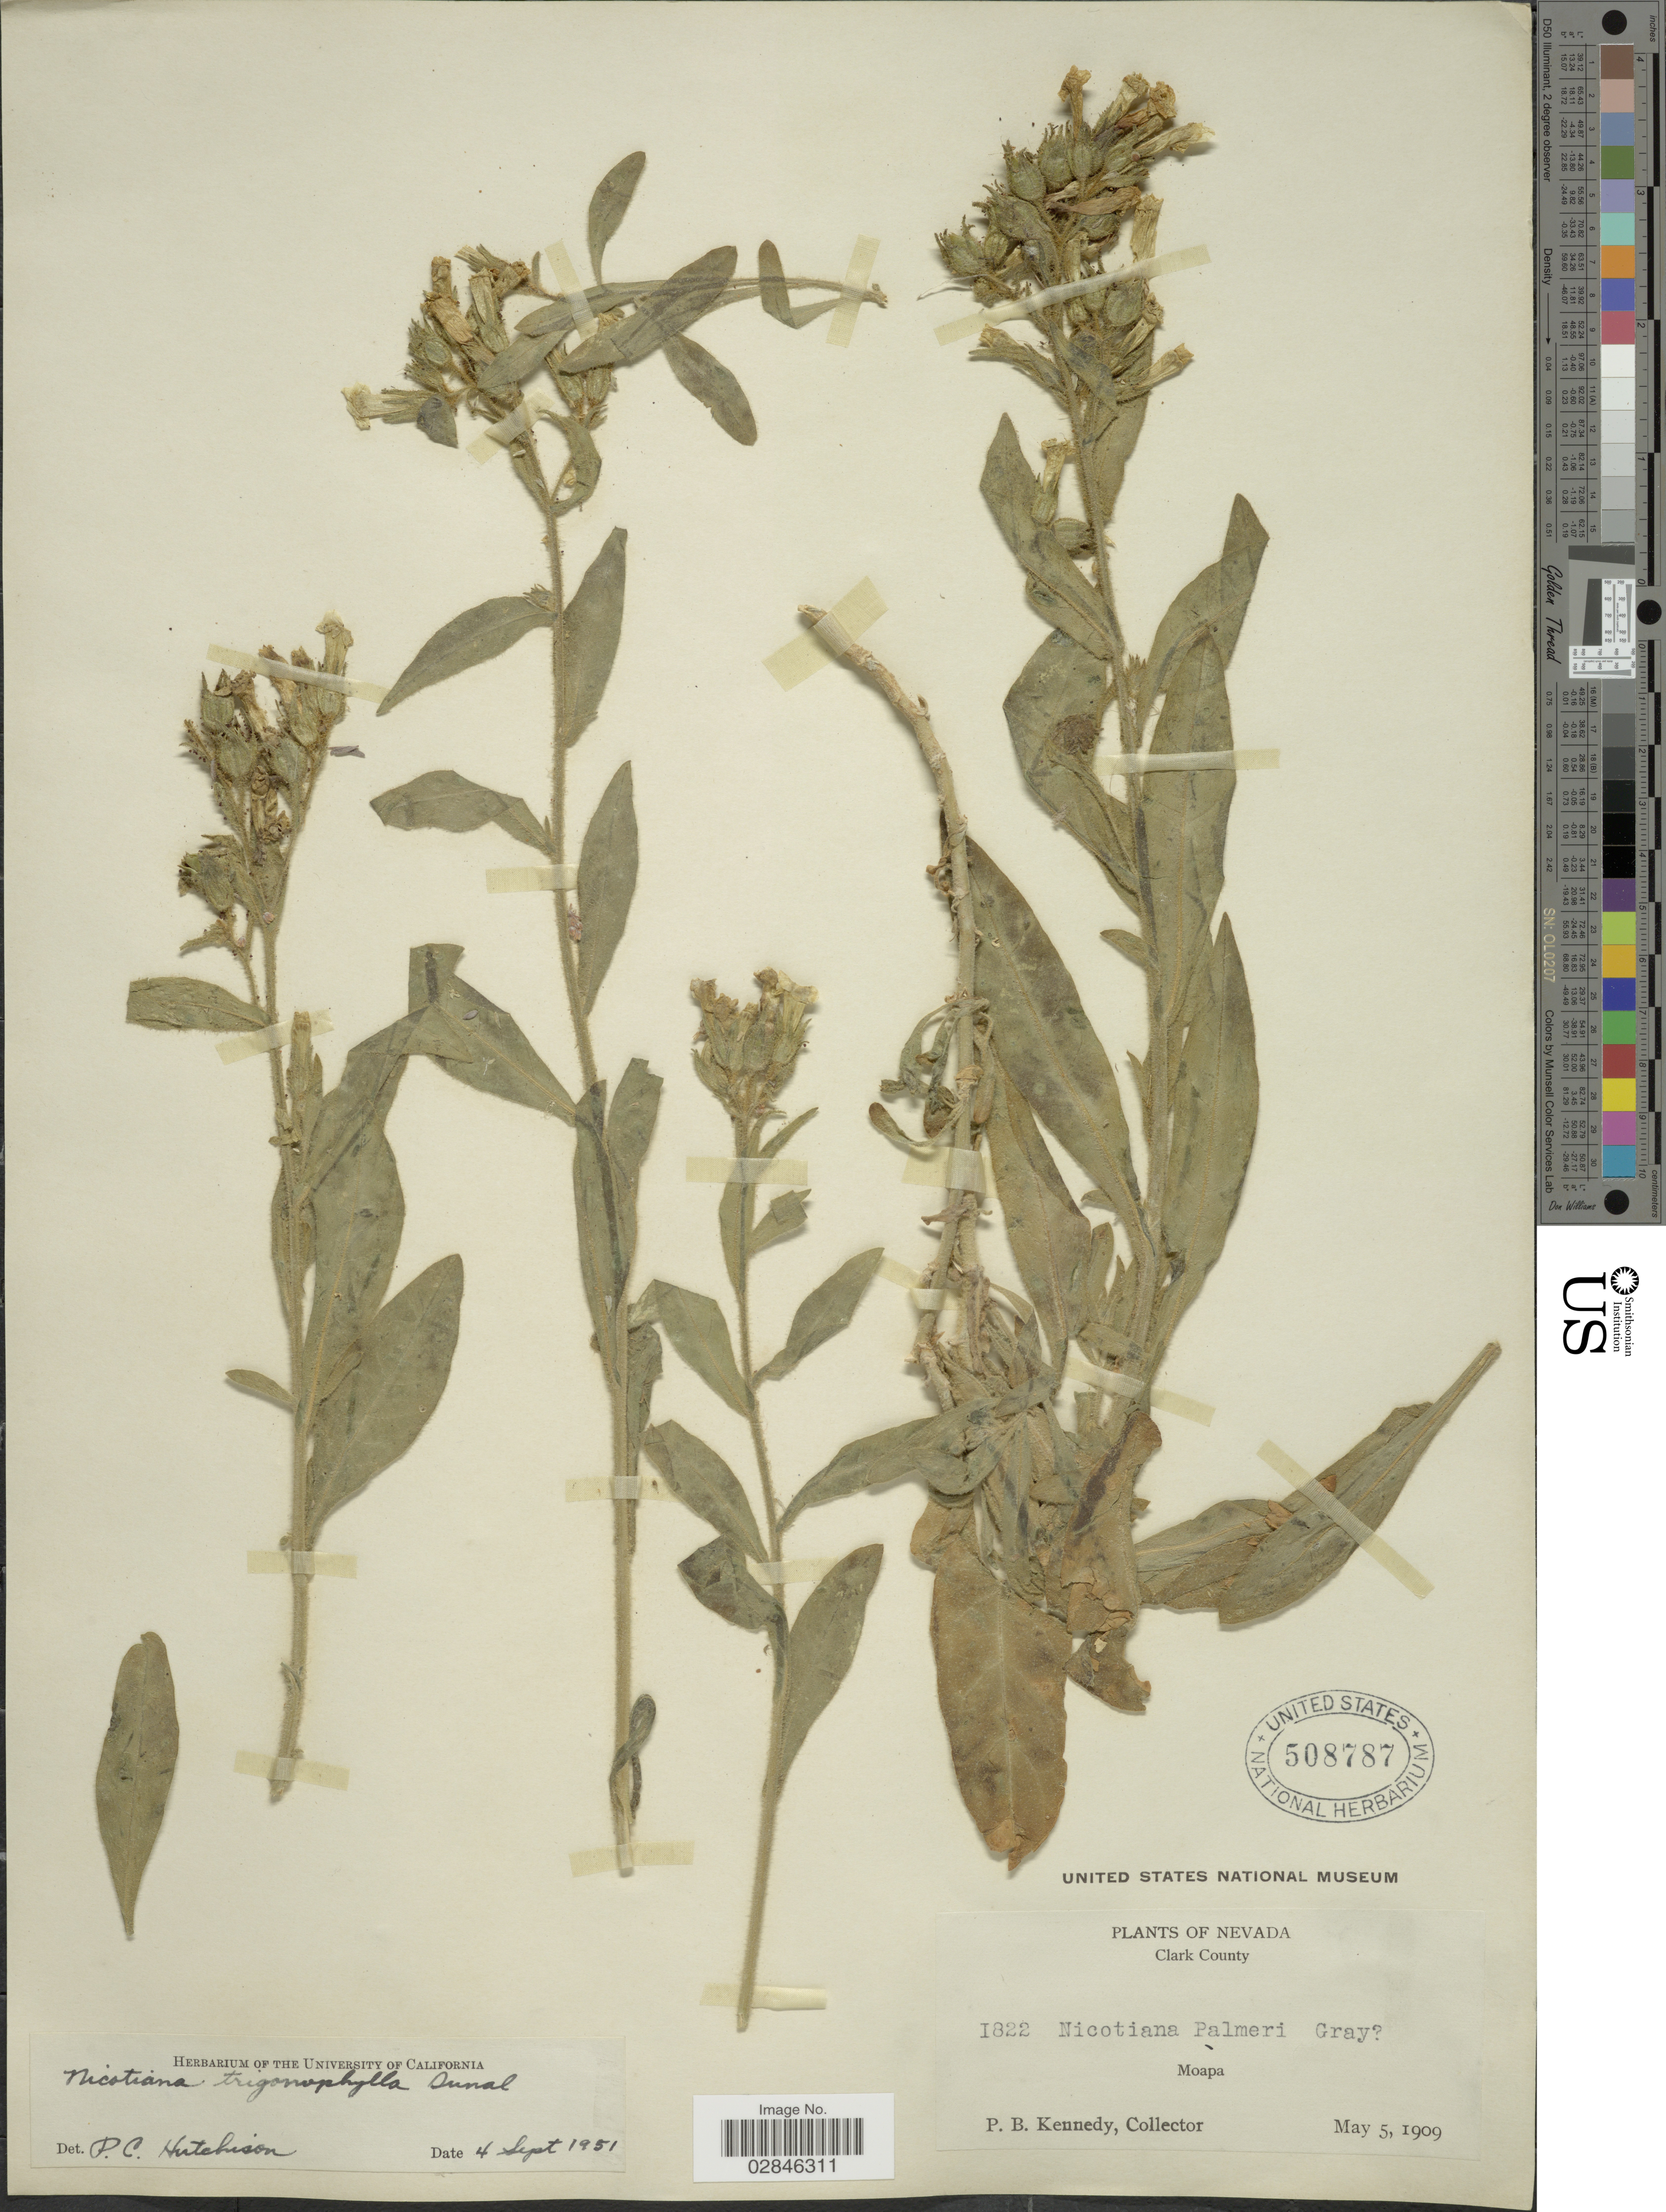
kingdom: Plantae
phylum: Tracheophyta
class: Magnoliopsida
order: Solanales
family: Solanaceae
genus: Nicotiana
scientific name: Nicotiana trigonophylla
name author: Dunal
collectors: P. B. Kennedy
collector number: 1822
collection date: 1909-05-05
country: United States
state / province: Nevada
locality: Clark County. Moapa.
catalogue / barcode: US 508787